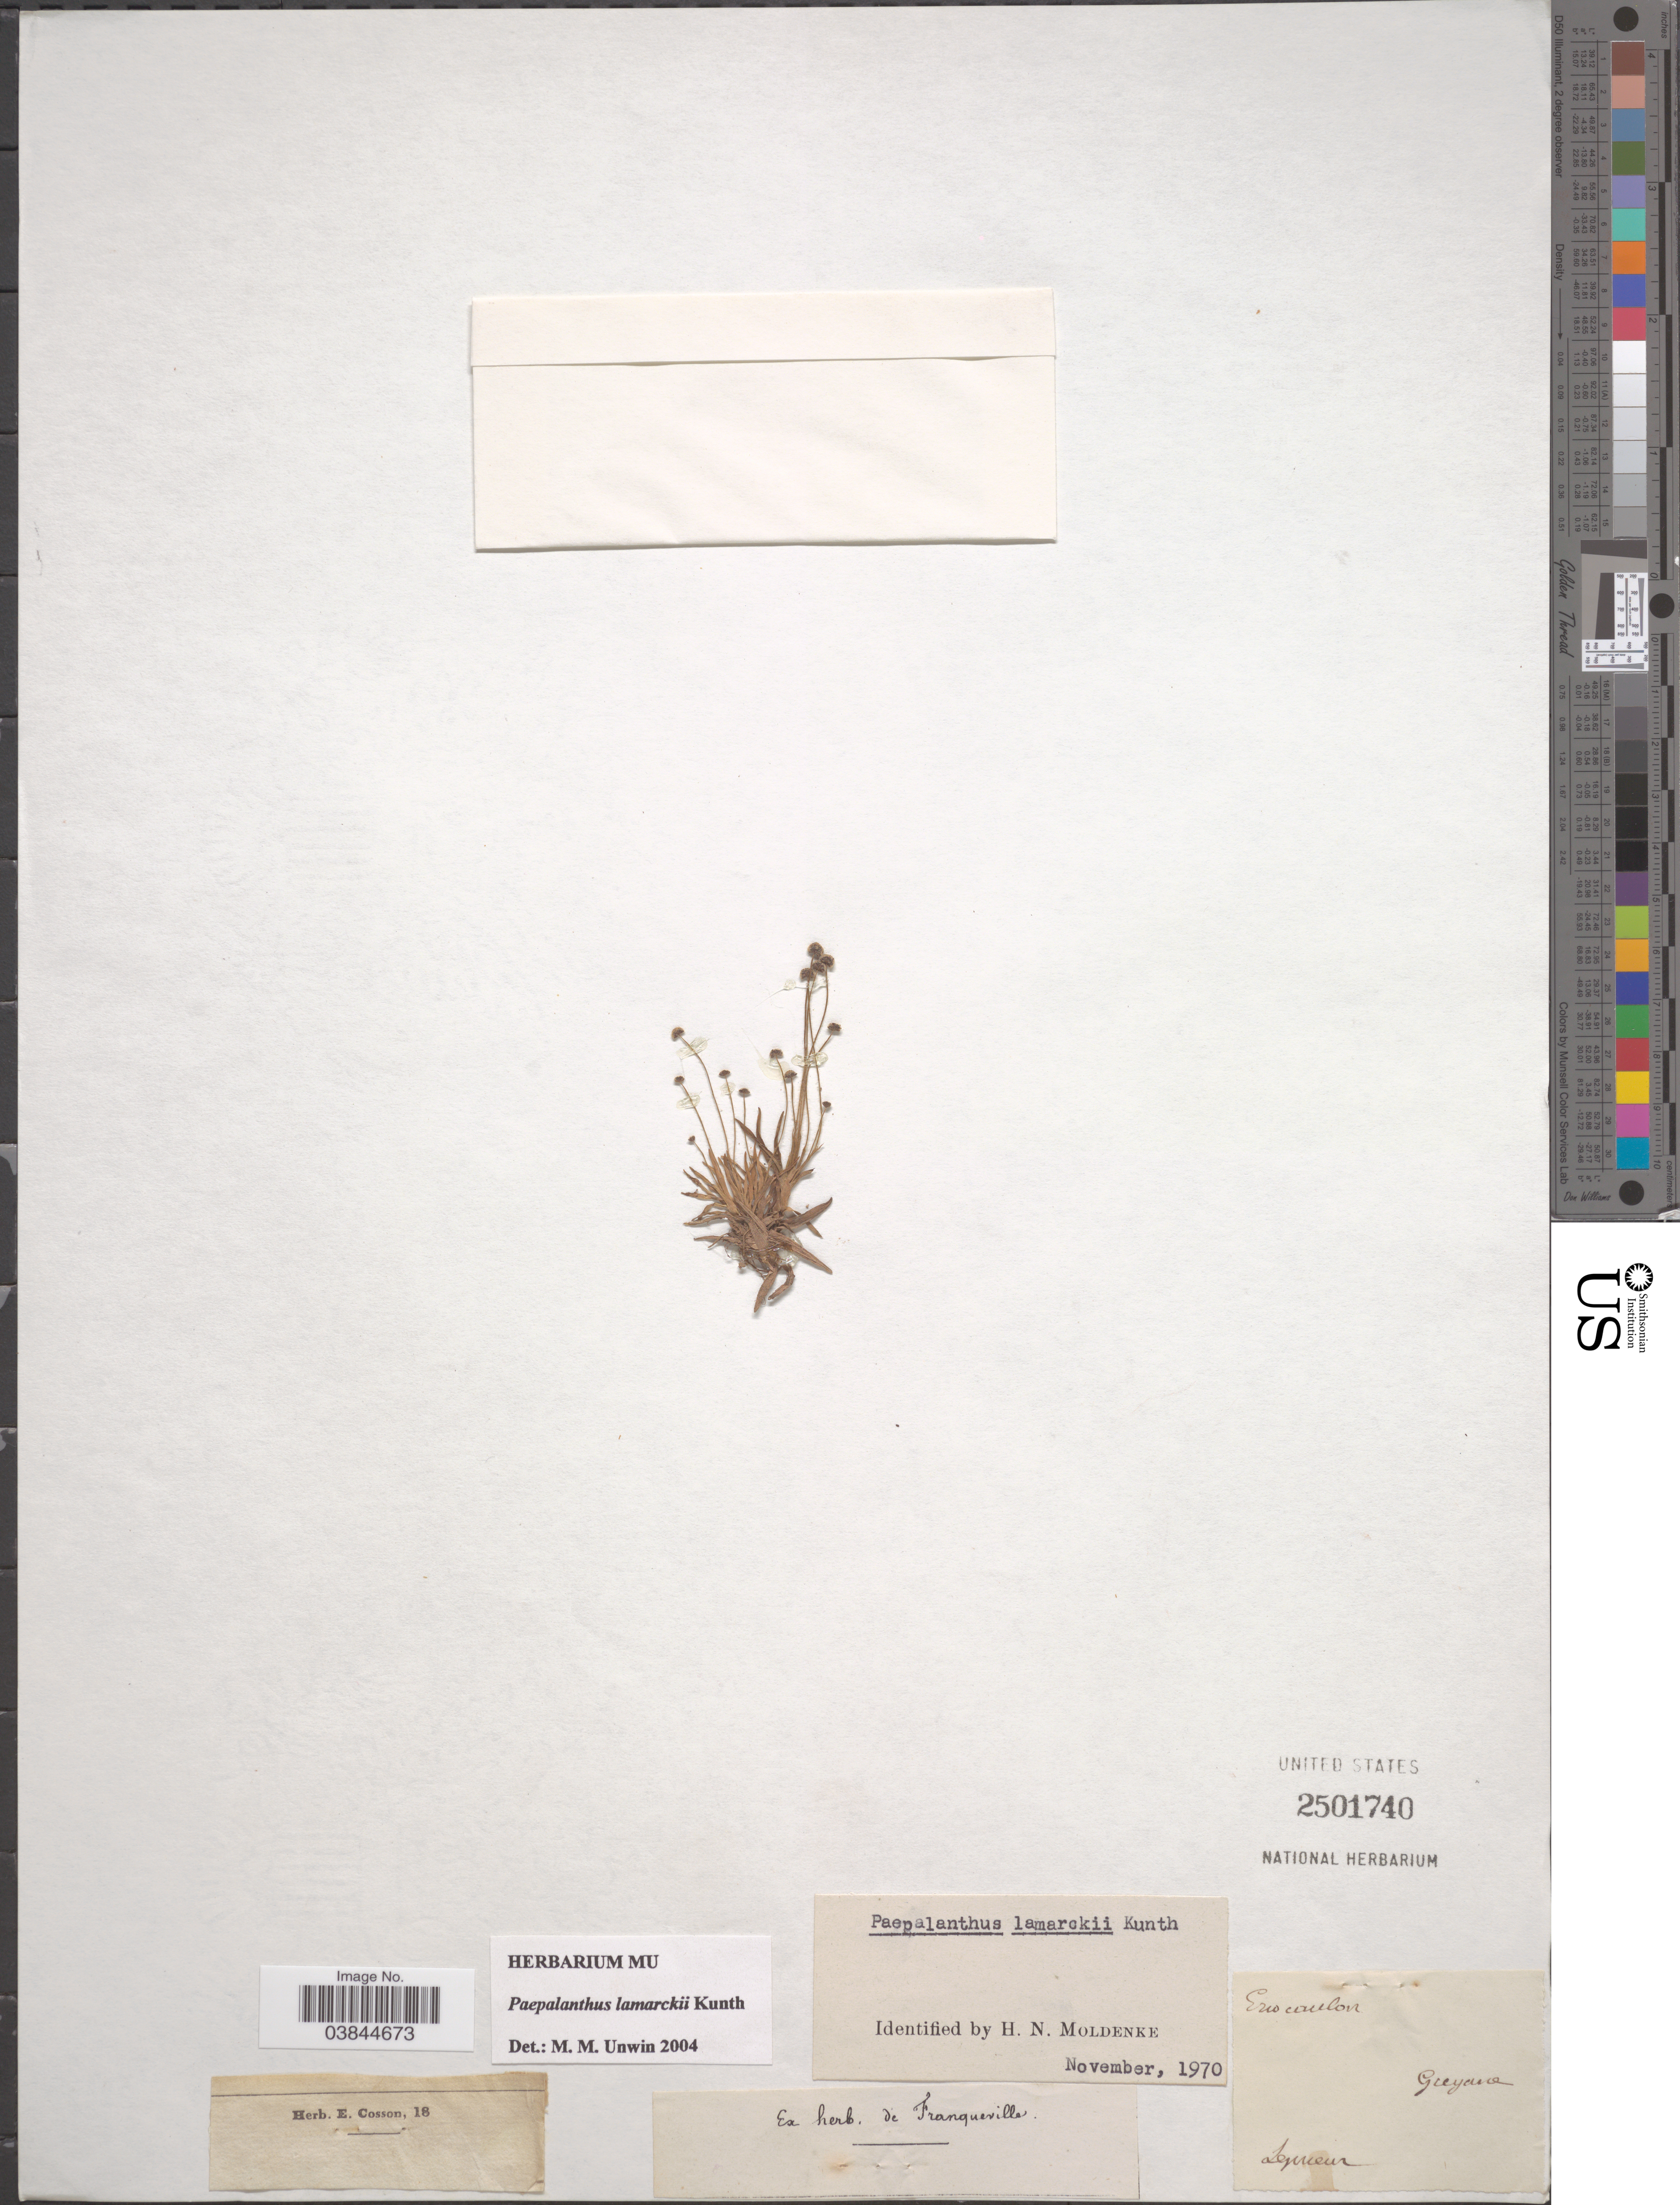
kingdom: Plantae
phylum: Tracheophyta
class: Liliopsida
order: Poales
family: Eriocaulaceae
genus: Paepalanthus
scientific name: Paepalanthus lamarckii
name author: Kunth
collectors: F. M. R. Leprieur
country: Guyana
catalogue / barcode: US 2501740